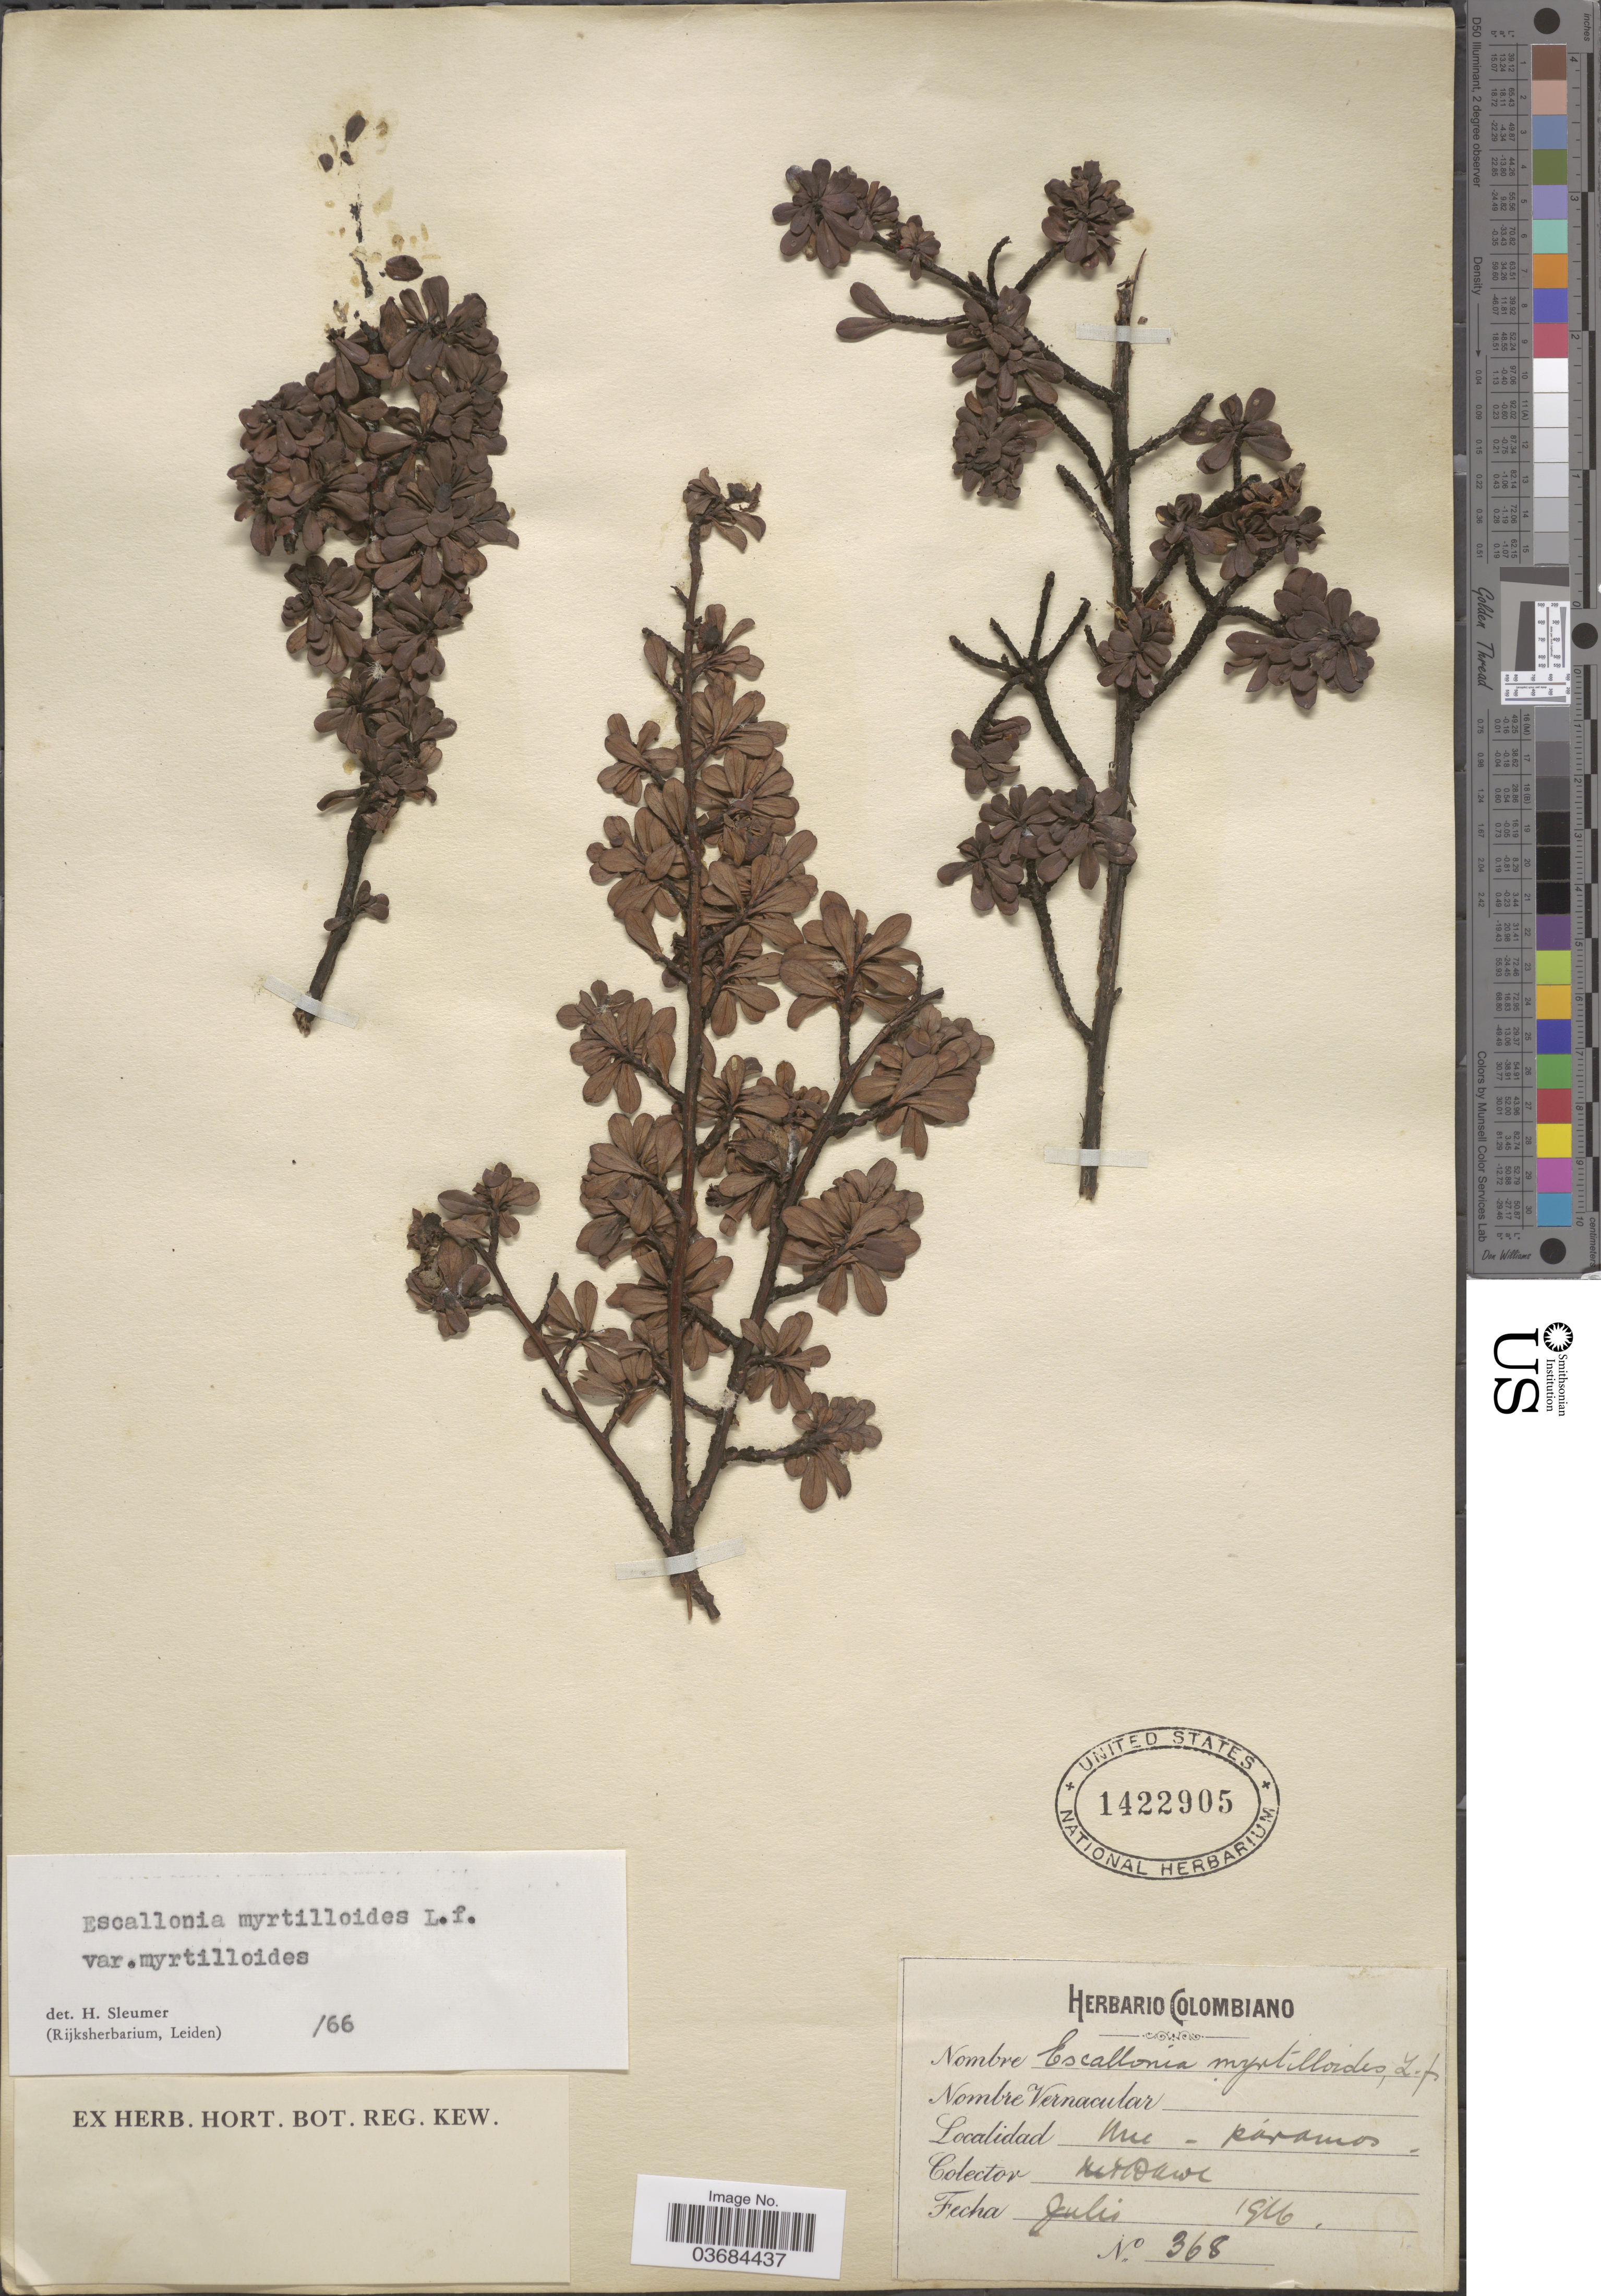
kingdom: Plantae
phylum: Tracheophyta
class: Magnoliopsida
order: Escalloniales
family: Escalloniaceae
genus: Escallonia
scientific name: Escallonia myrtilloides var. myrtilloides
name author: L. f.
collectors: M. T. Dawe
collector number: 368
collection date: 1916-07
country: Colombia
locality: Me - páramos. [interpreted]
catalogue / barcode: US 1422905